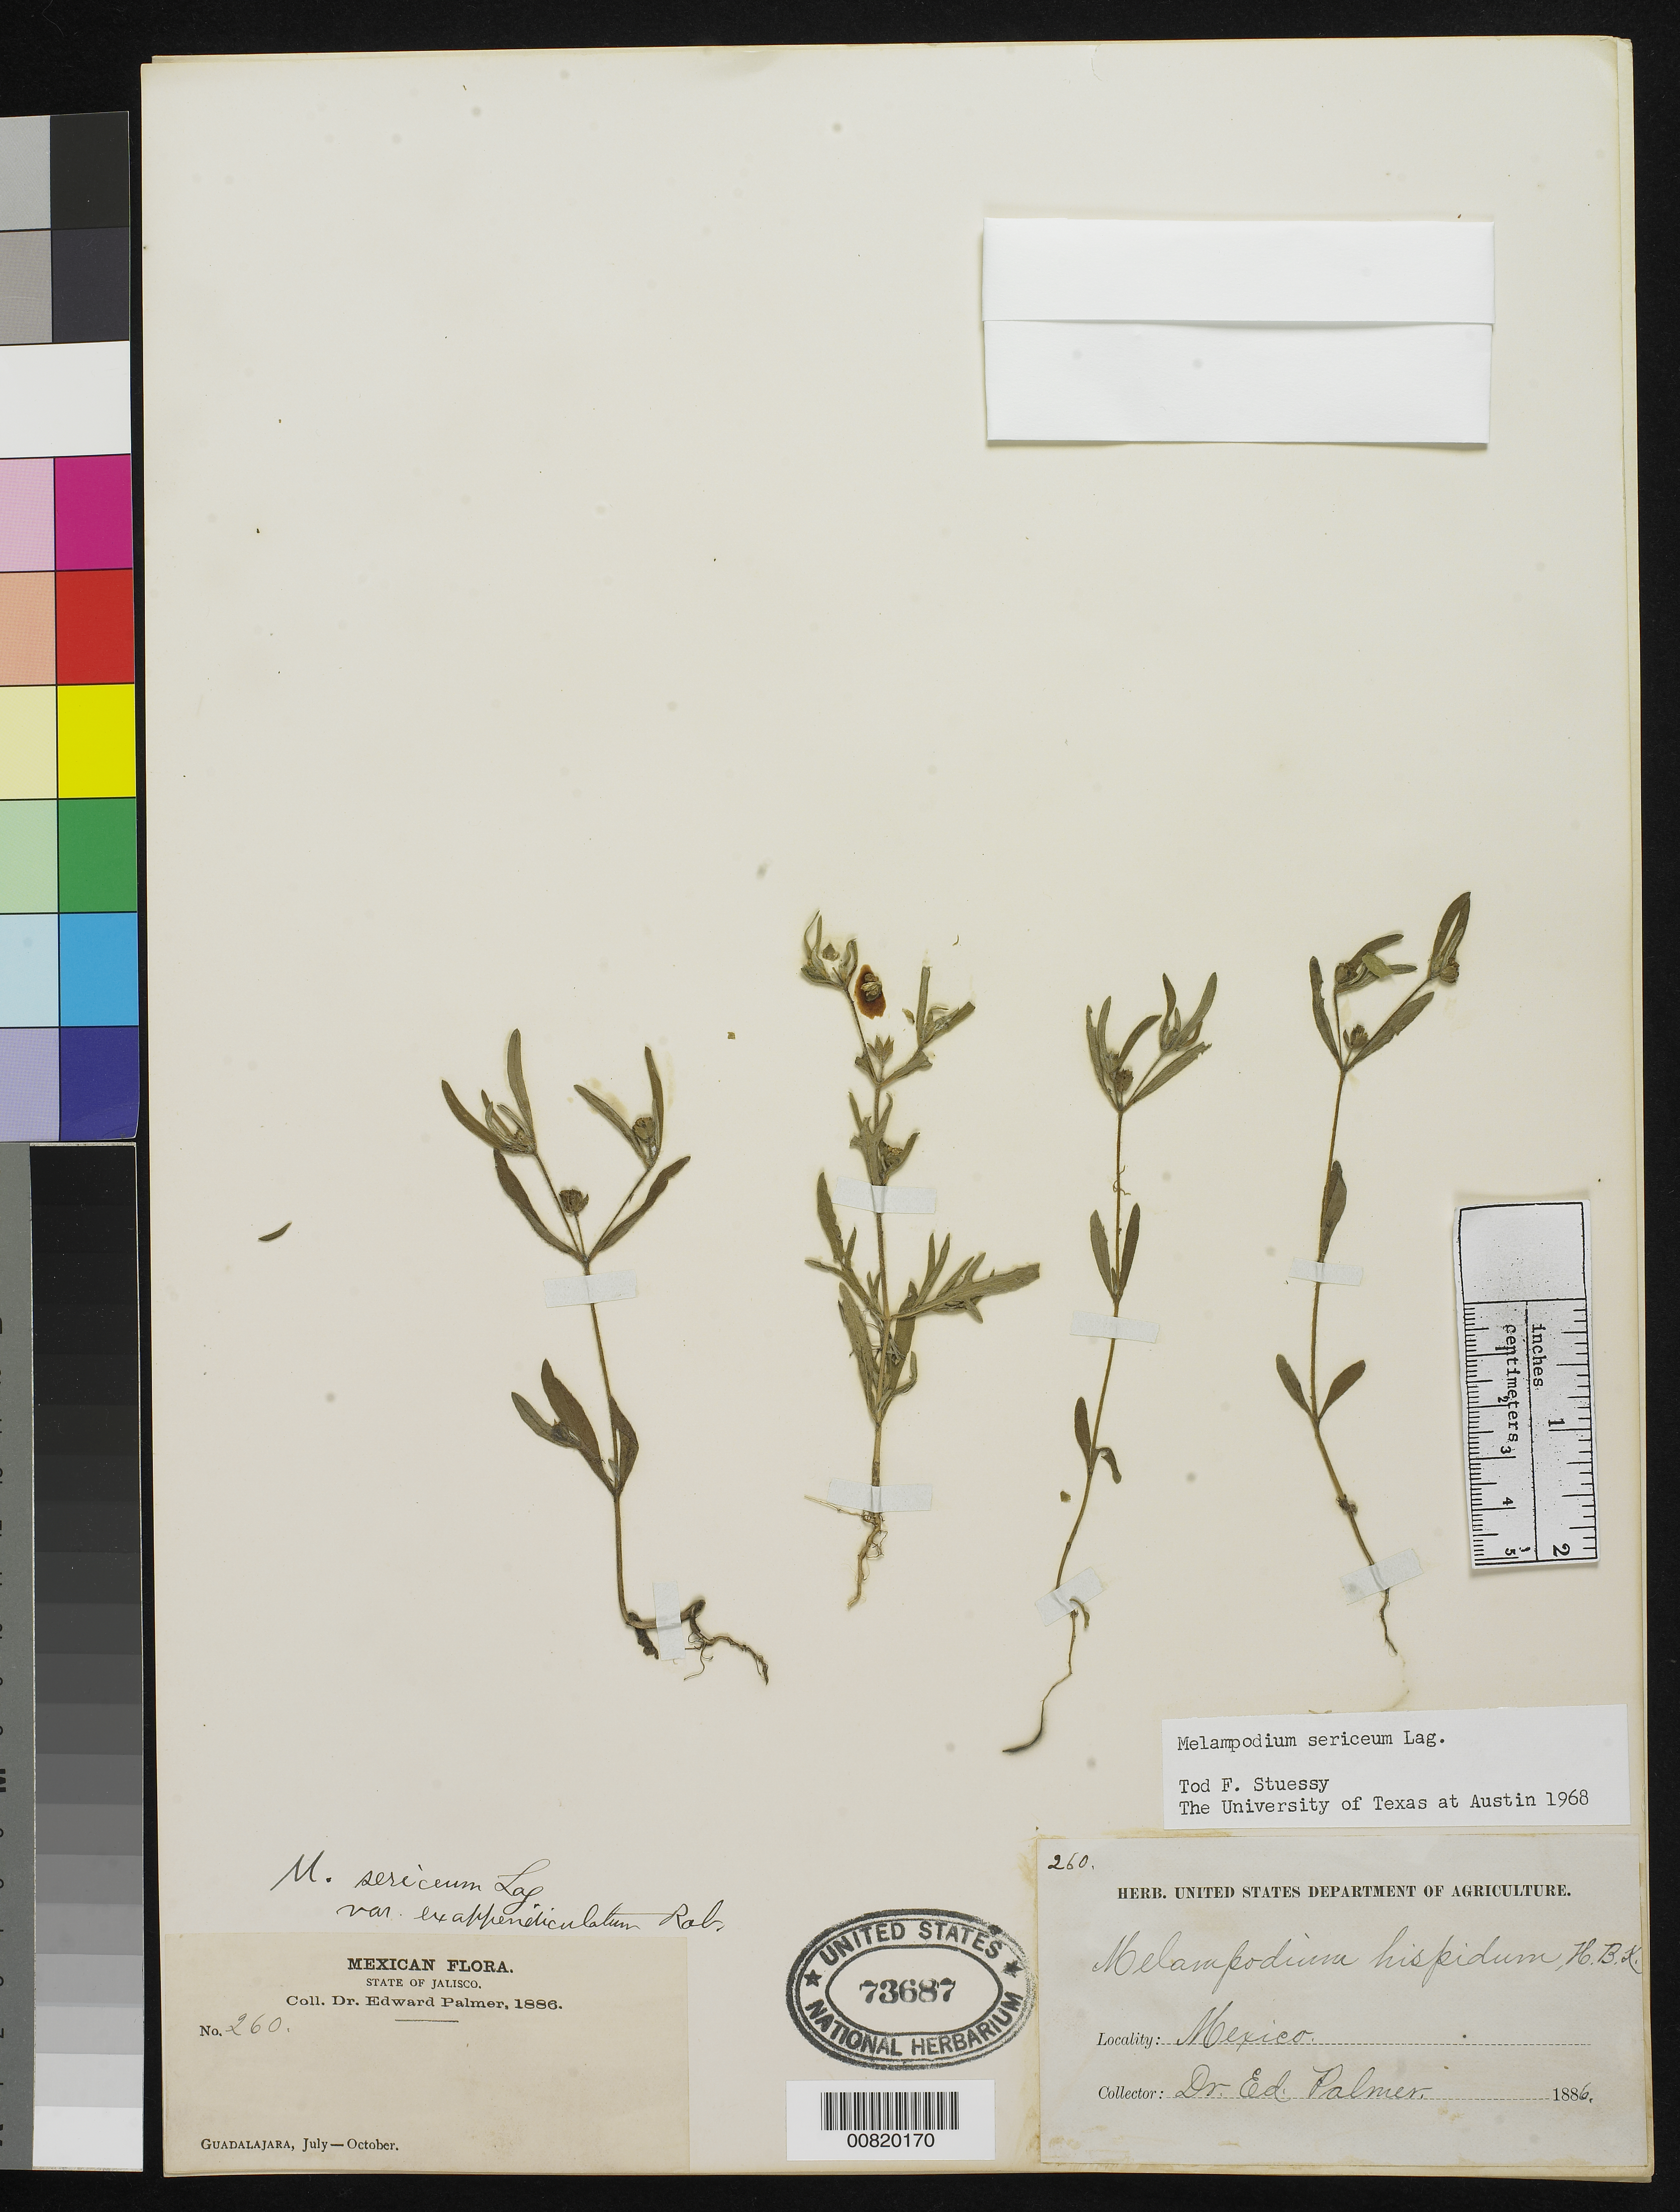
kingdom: Plantae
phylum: Tracheophyta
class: Magnoliopsida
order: Asterales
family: Asteraceae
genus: Melampodium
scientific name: Melampodium sericeum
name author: Kunth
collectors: E. Palmer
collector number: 260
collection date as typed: Jul 1886 to -- Oct 1886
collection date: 1886-07/1886-10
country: Mexico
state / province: Jalisco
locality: Guadalajara, Jalisco.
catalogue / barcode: US 73687